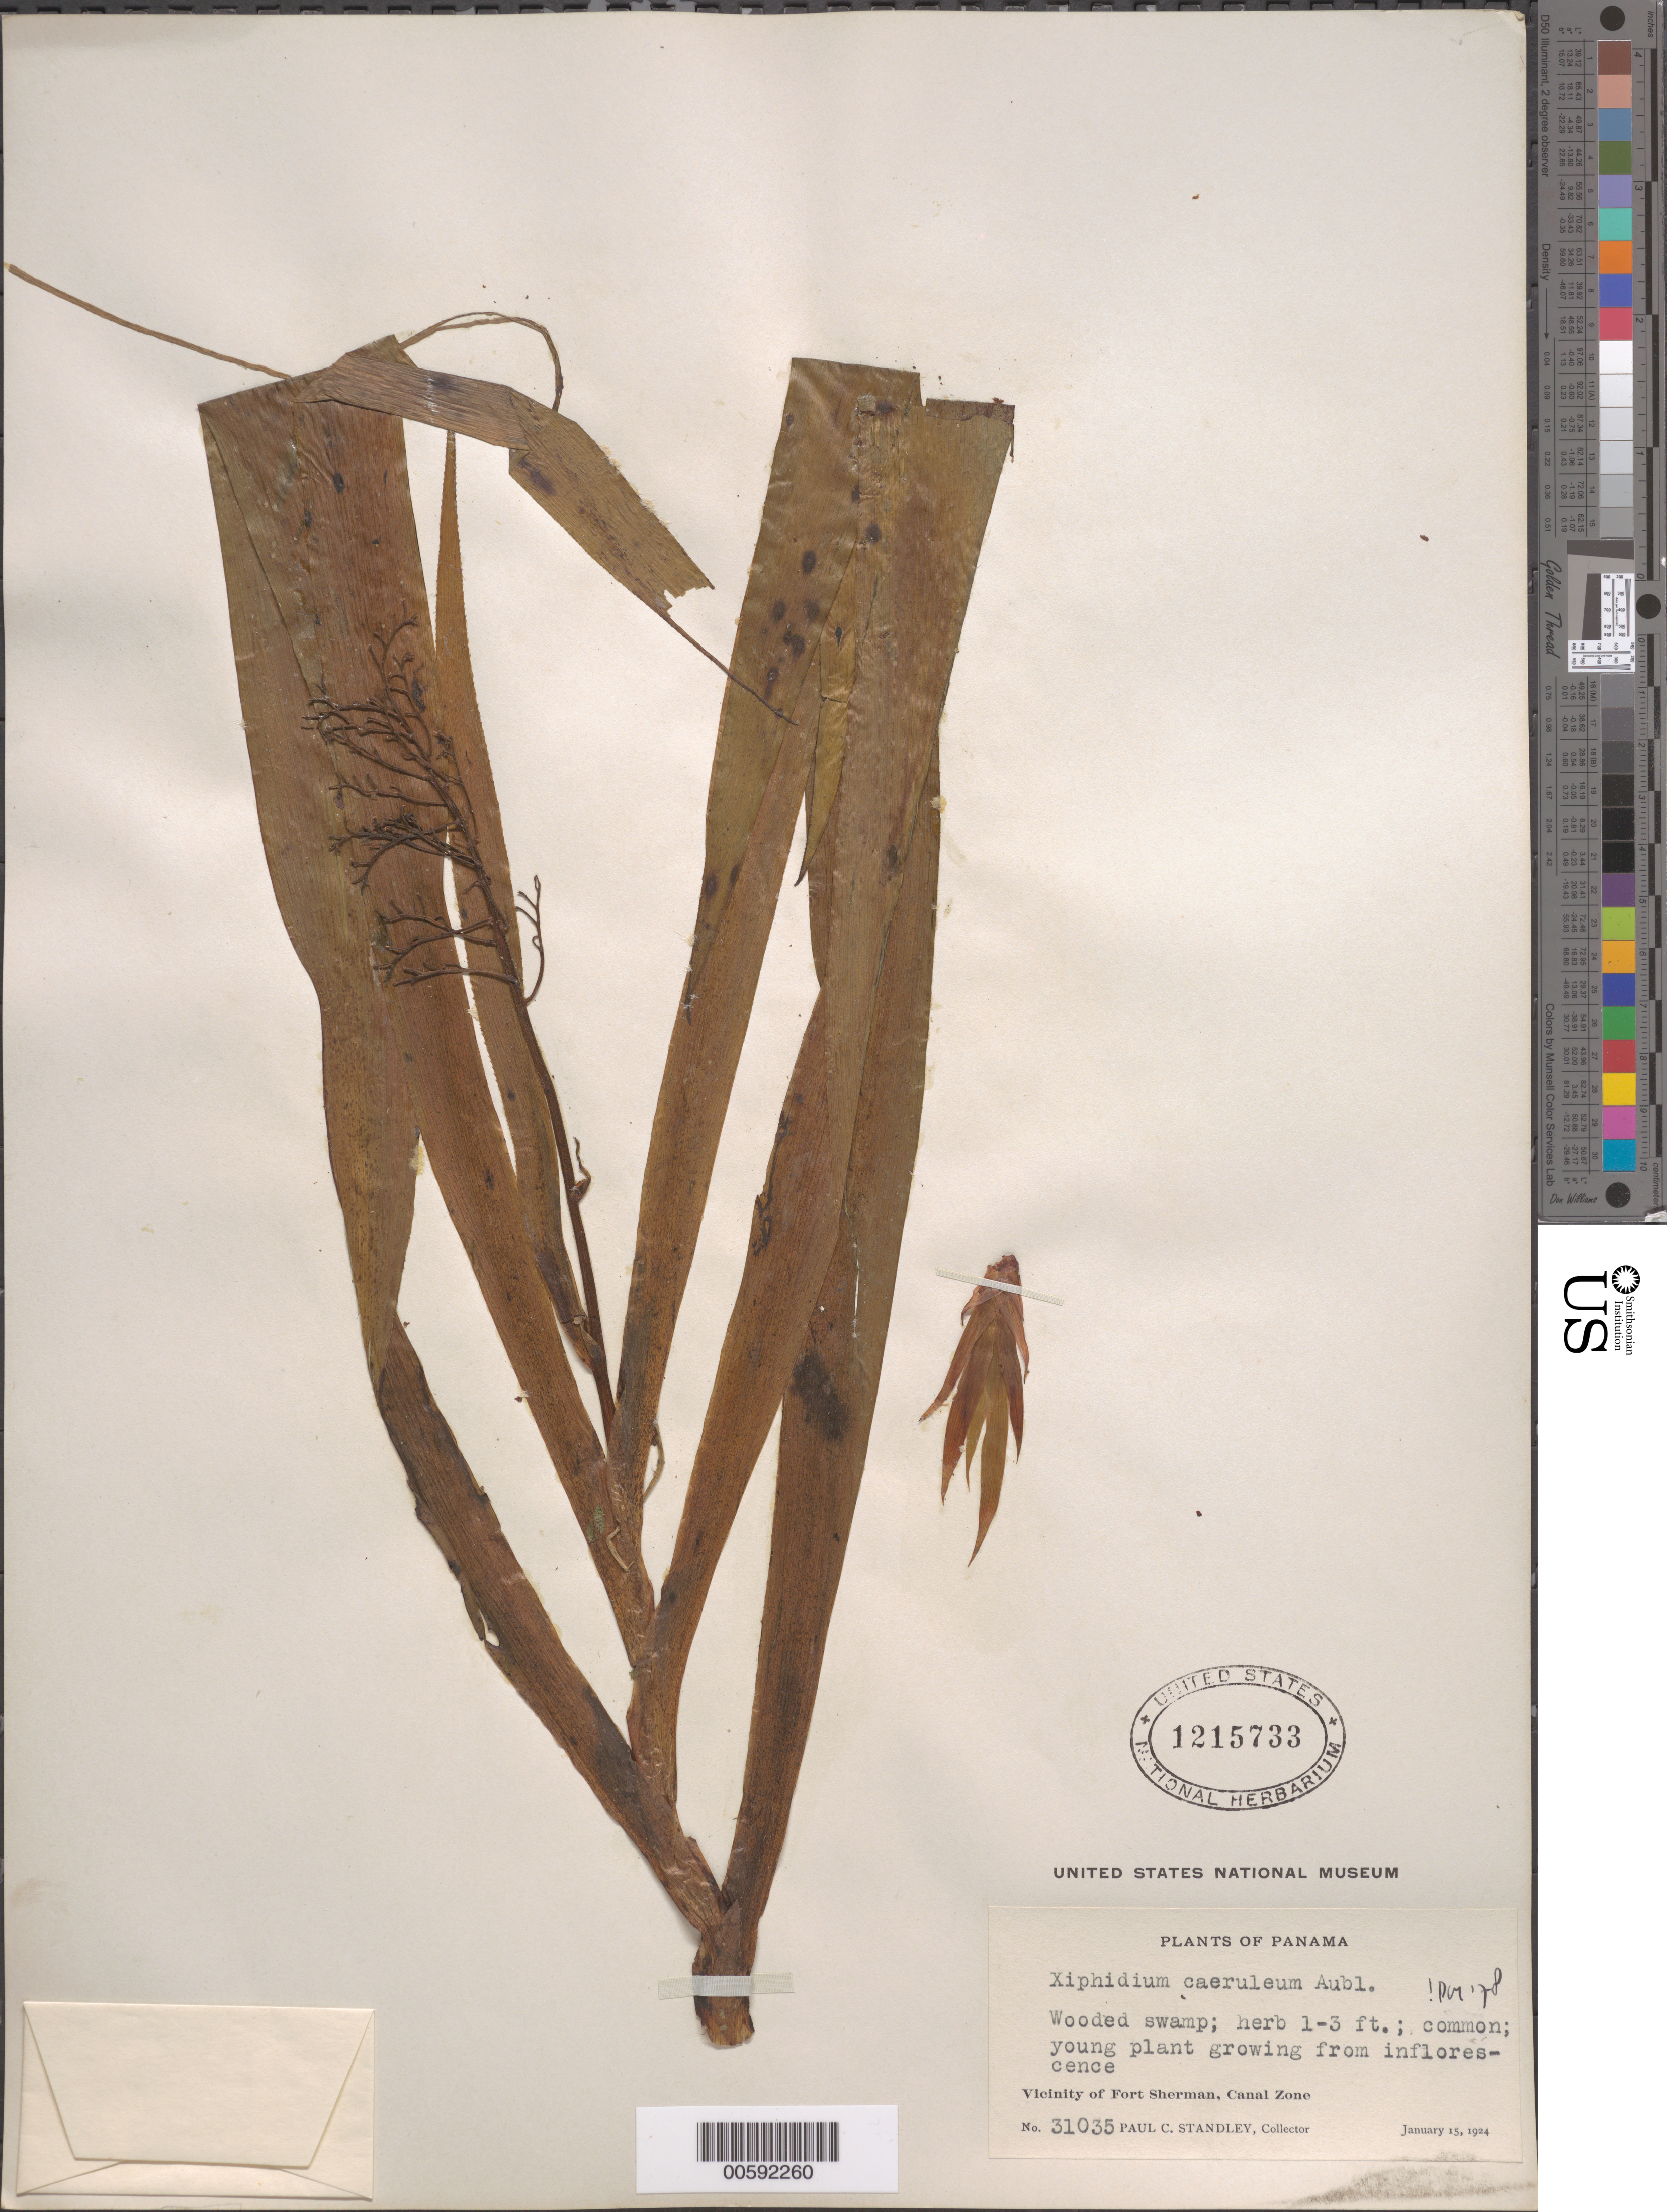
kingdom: Plantae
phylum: Tracheophyta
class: Liliopsida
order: Commelinales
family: Haemodoraceae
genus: Xiphidium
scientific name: Xiphidium caeruleum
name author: Aubl.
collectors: P. C. Standley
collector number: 31035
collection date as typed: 15 Jan 1924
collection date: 1924-01-15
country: Panama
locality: Fort Sherman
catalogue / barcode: US 1215733